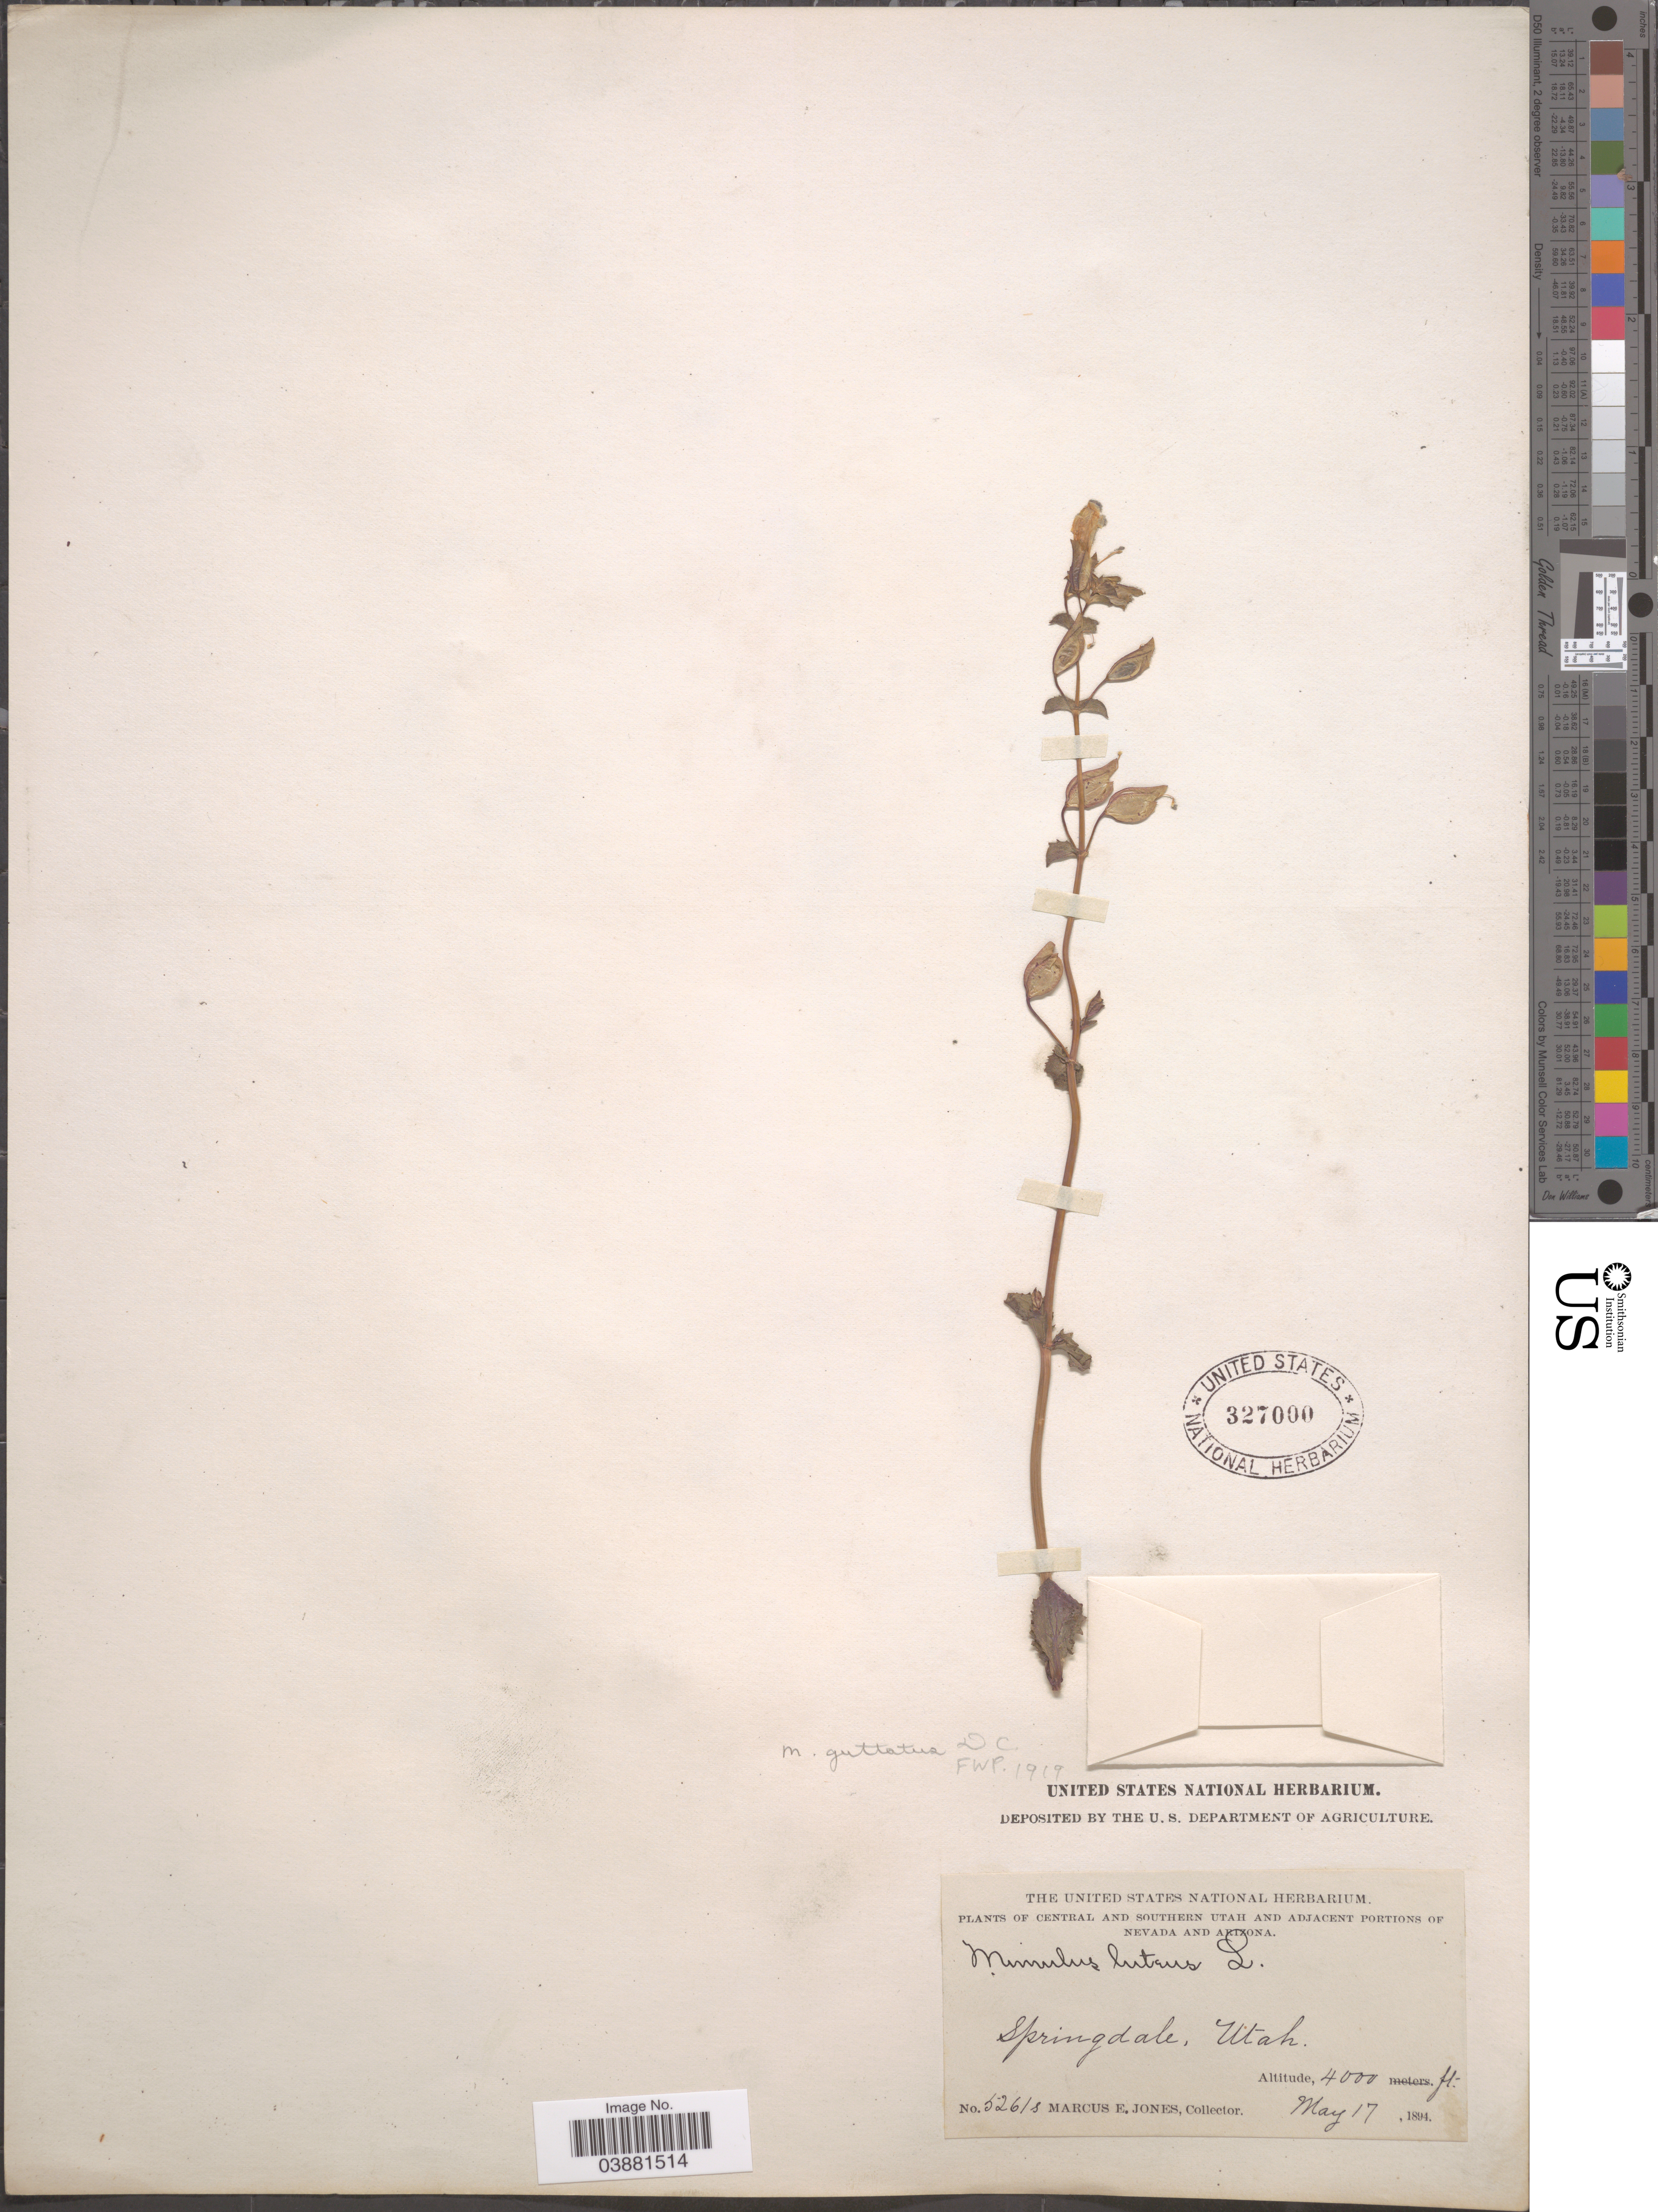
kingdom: Plantae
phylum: Tracheophyta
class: Magnoliopsida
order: Lamiales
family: Phrymaceae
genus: Mimulus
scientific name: Mimulus guttatus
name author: DC.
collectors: M. E. Jones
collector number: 5261s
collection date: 1894-05-17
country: United States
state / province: Utah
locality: Central and Southern Utah. Springdale.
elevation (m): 1219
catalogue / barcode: US 327000